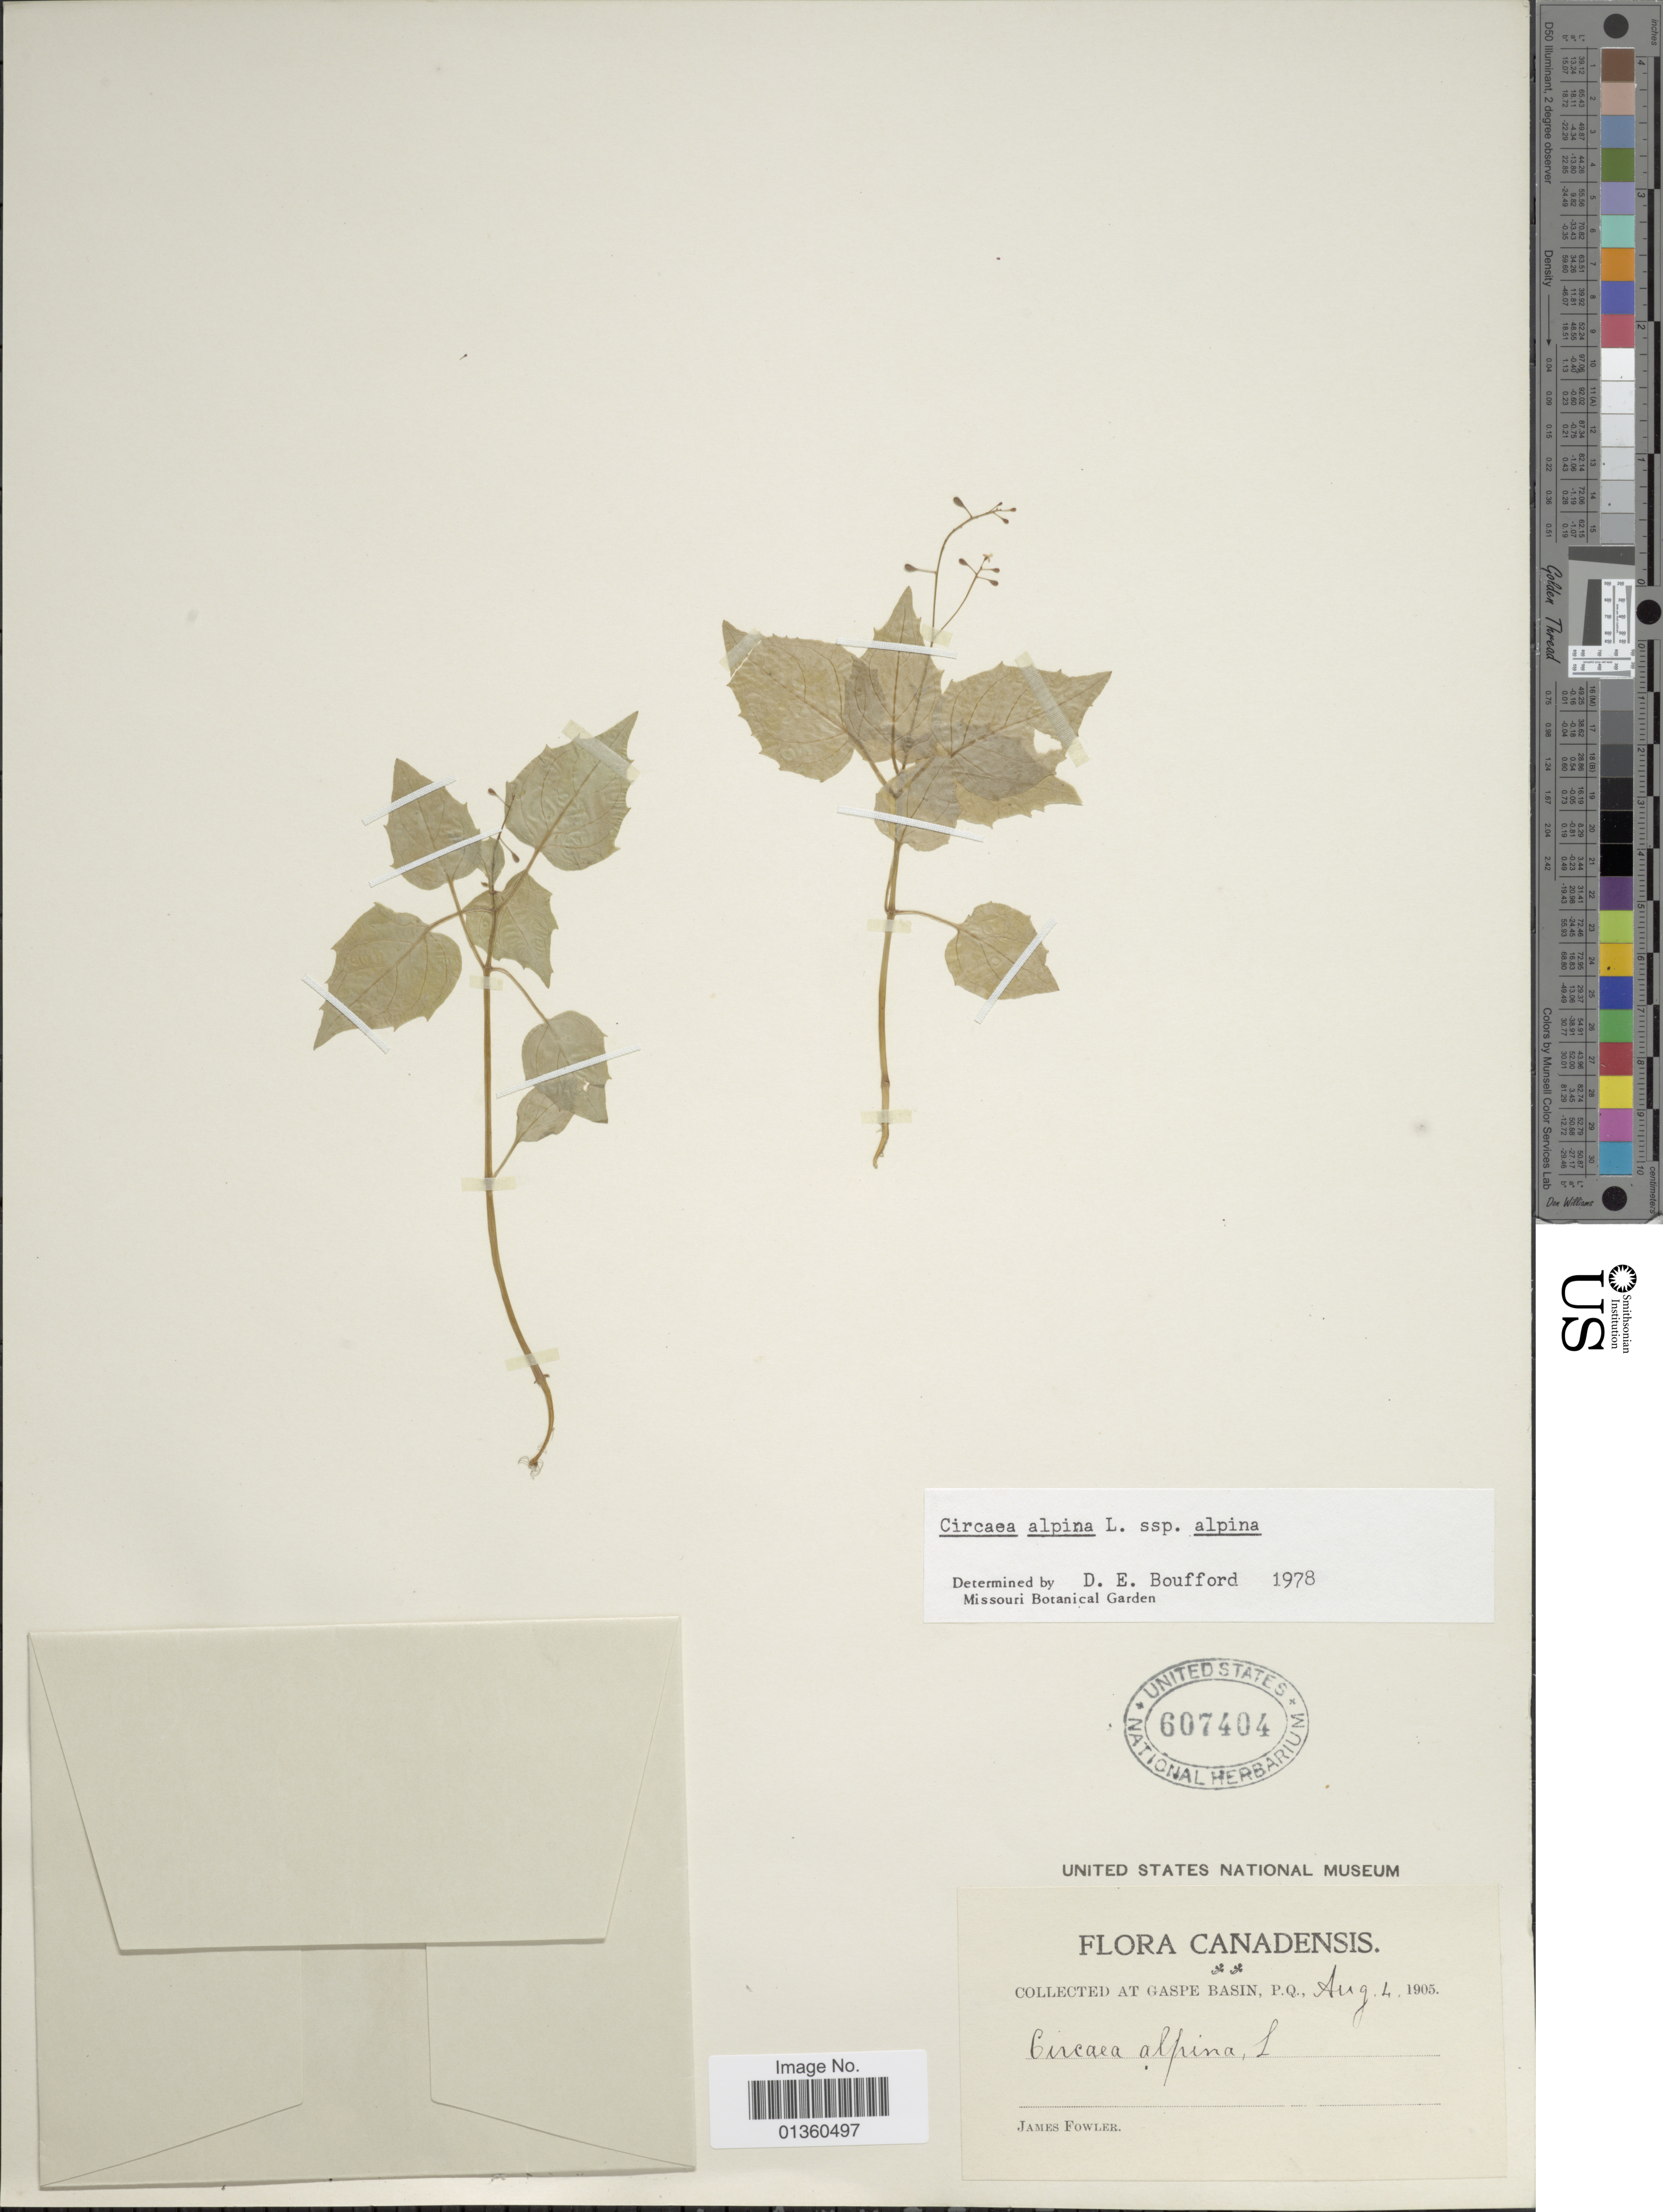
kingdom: Plantae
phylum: Tracheophyta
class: Magnoliopsida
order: Myrtales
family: Onagraceae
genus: Circaea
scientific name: Circaea alpina subsp. alpina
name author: L.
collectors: J. P. Fowler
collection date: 1905-08-04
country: Canada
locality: Gaspe Basin, P.Q.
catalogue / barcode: US 607404